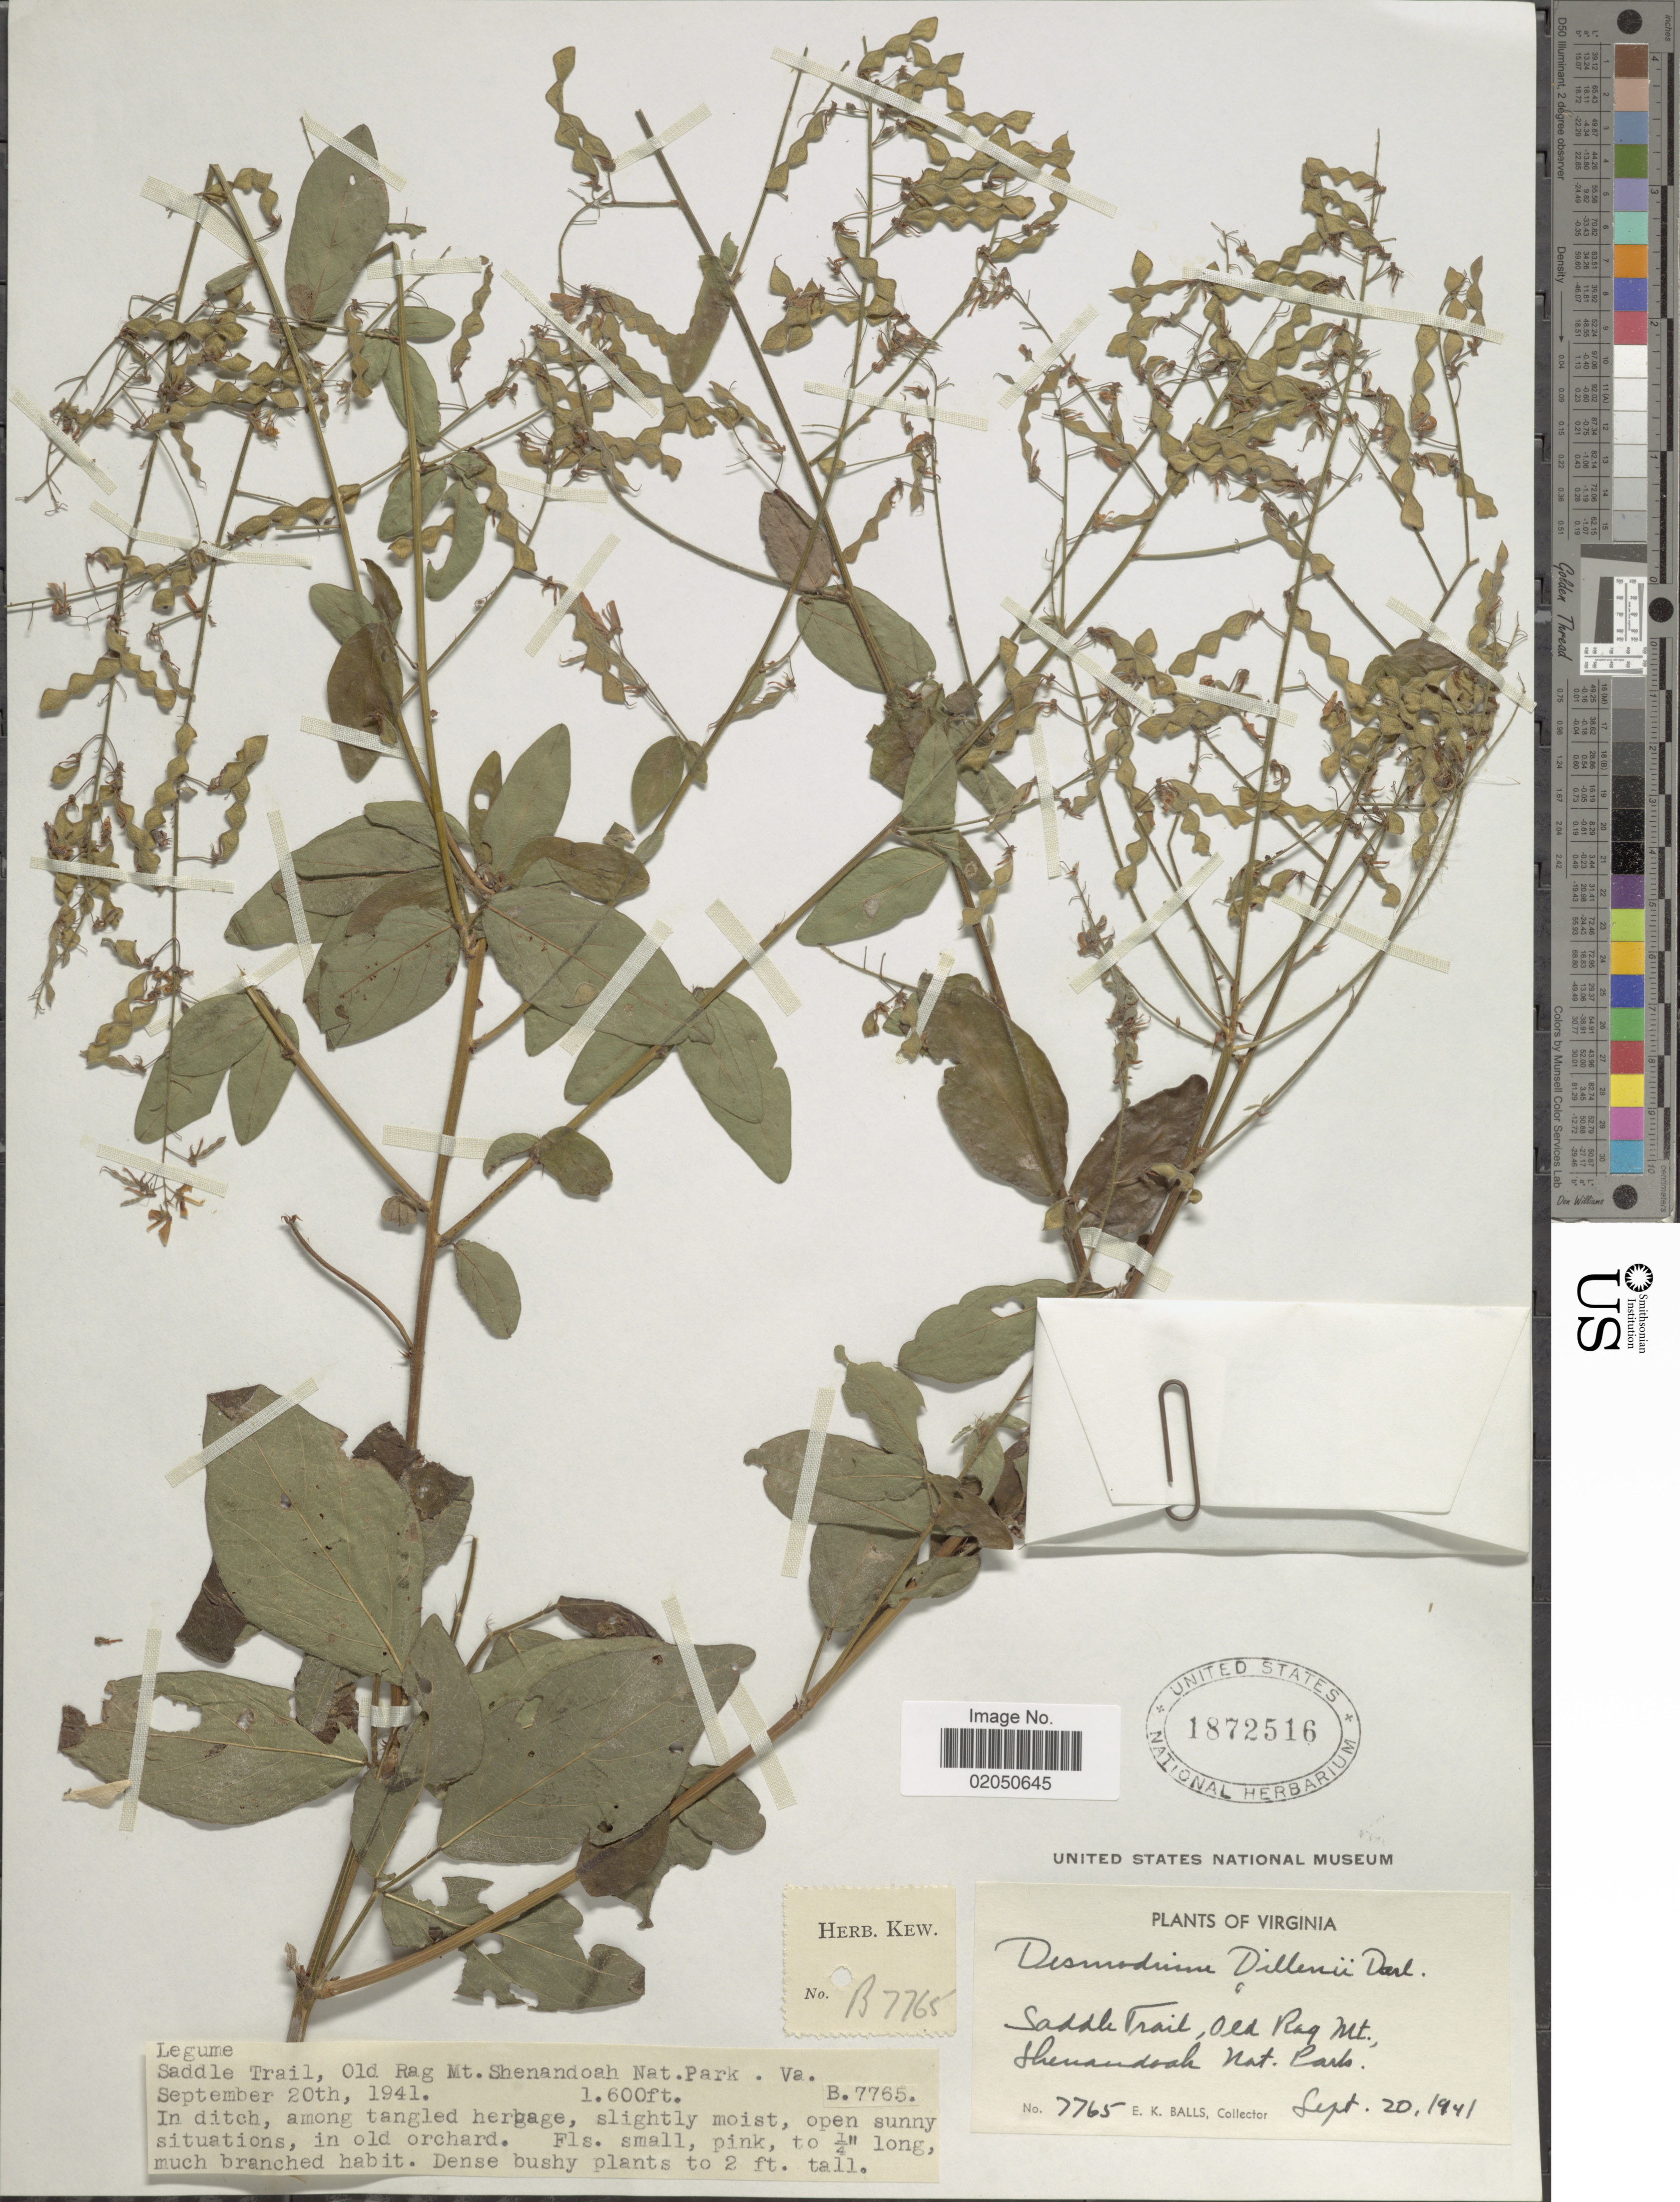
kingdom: Plantae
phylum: Tracheophyta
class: Magnoliopsida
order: Fabales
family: Fabaceae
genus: Desmodium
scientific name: Desmodium glabellum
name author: (Michx.) DC.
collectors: E. K. Balls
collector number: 7765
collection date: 1941-09-20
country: United States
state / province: Virginia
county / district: Madison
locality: Saddle Trail, Old Rag Mt. Shenandoah Nat. Park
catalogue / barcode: US 1872516